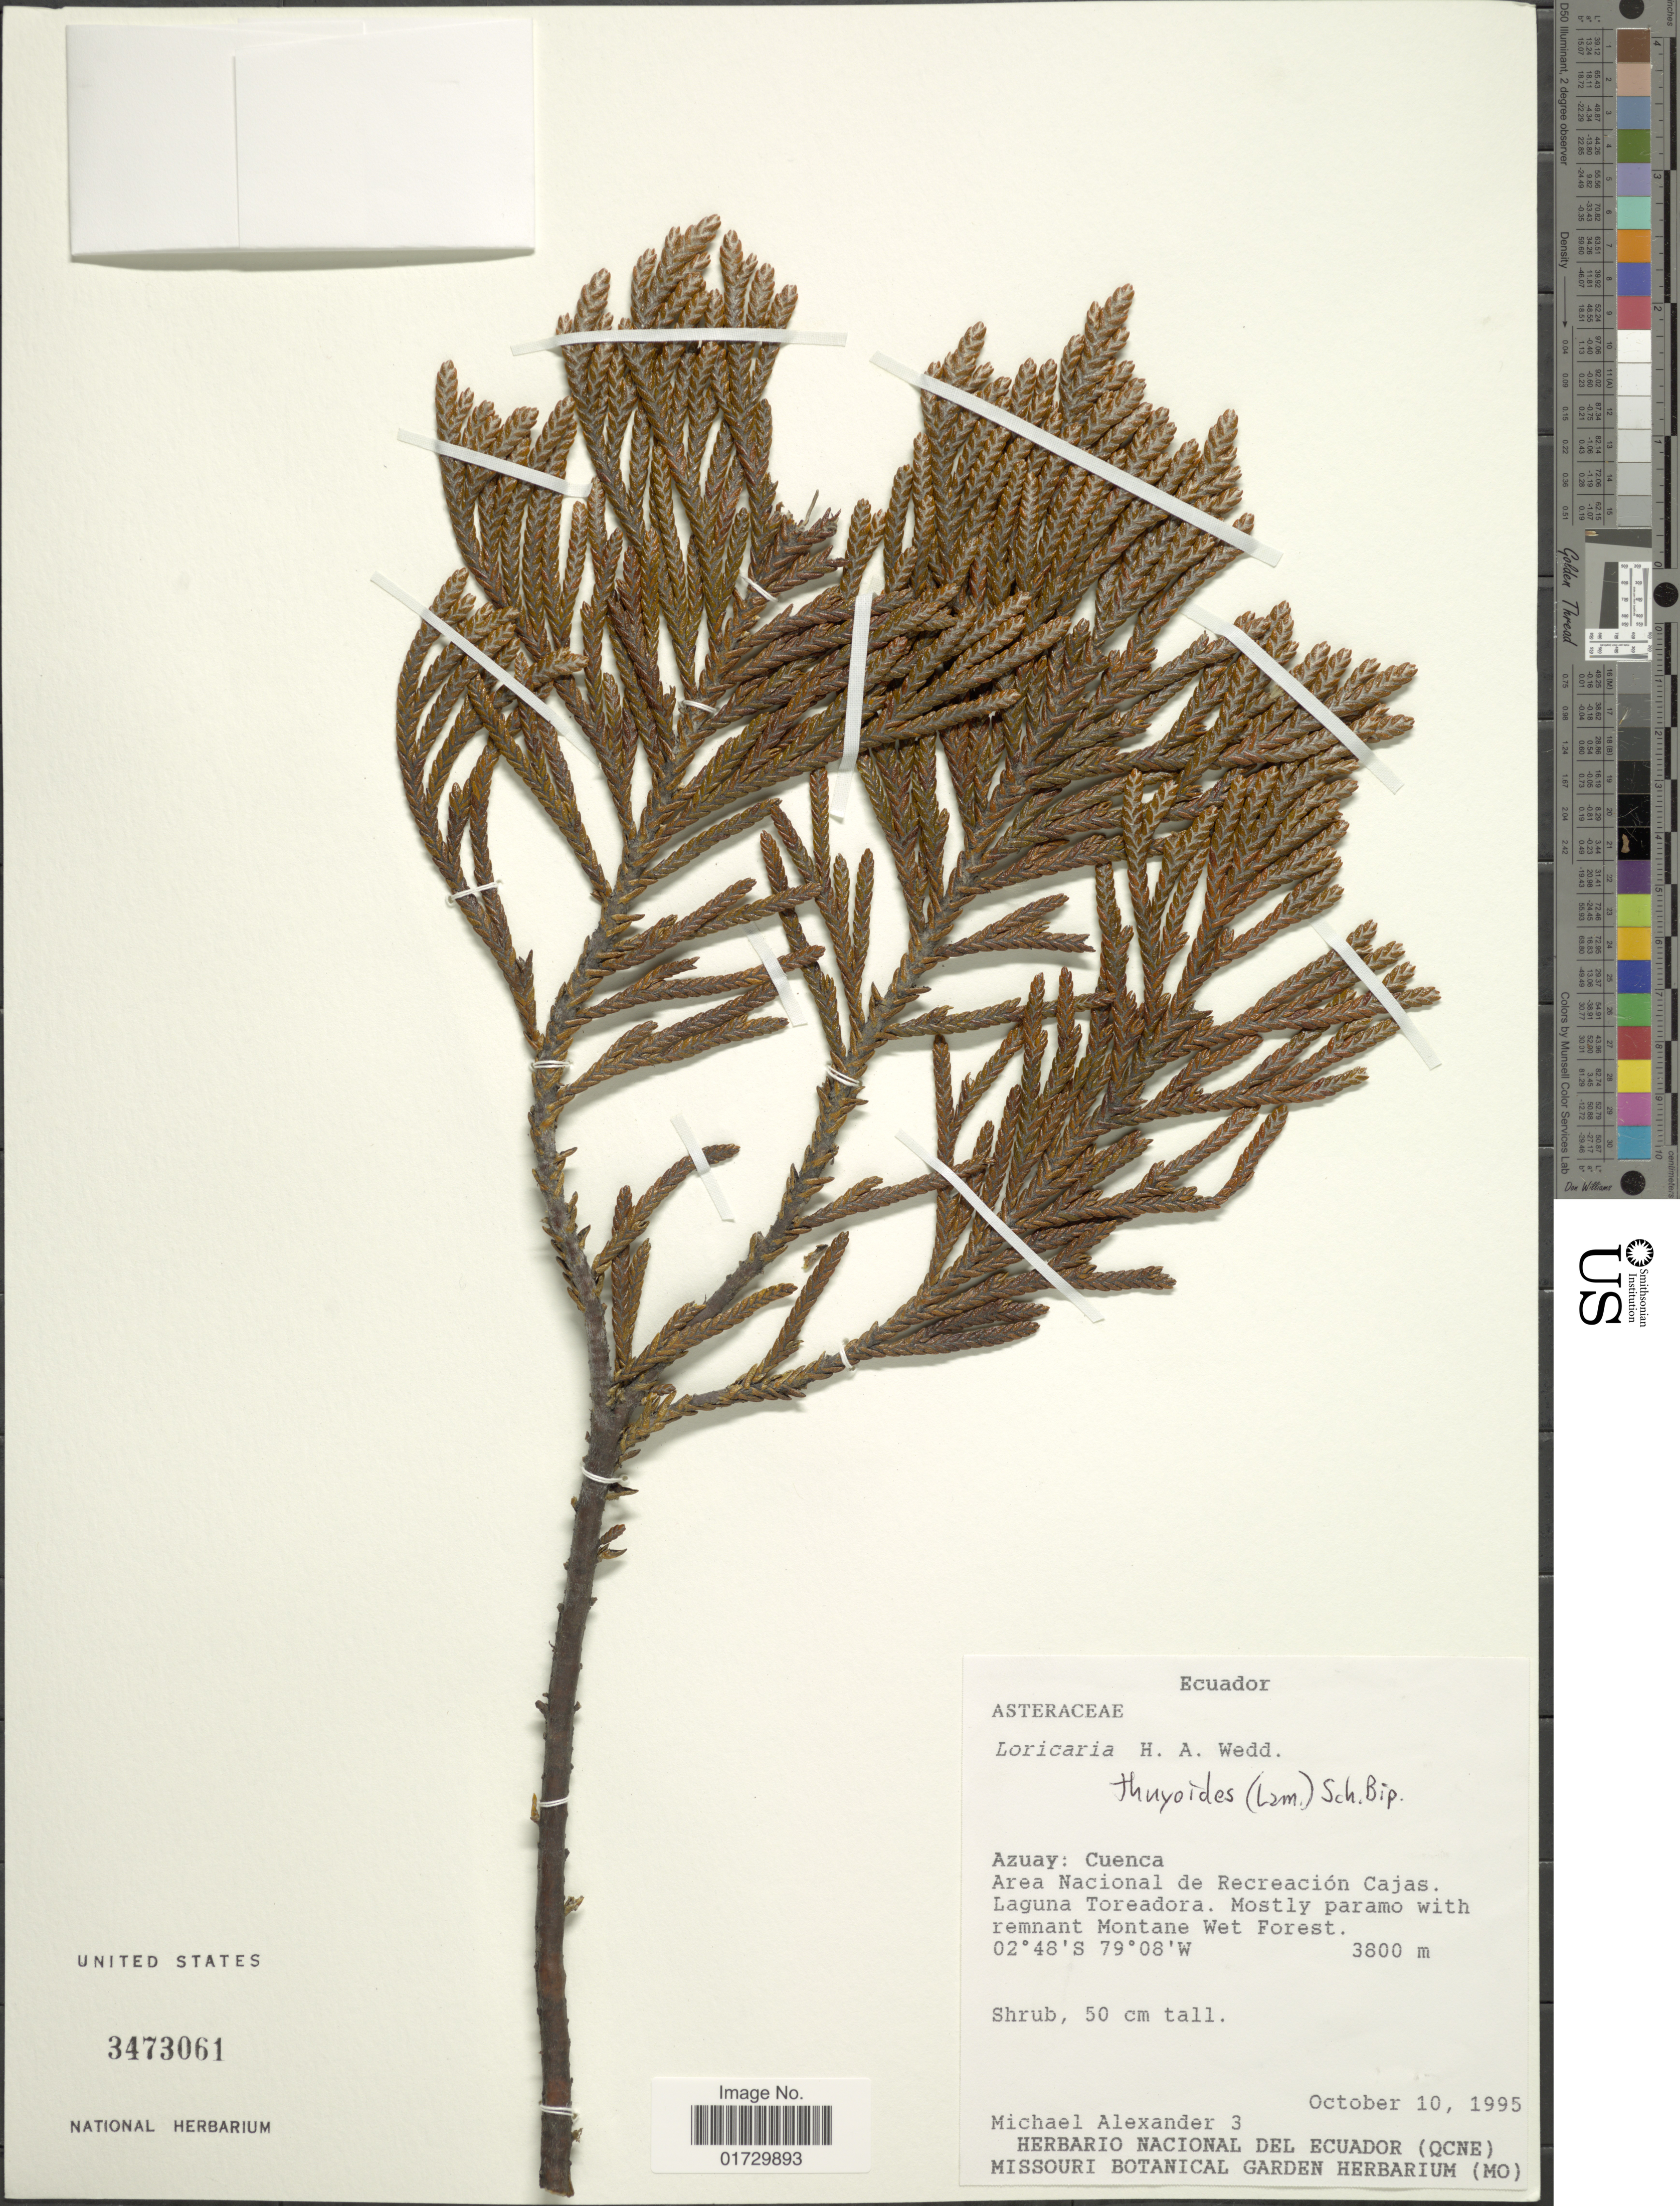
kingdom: Plantae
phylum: Tracheophyta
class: Magnoliopsida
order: Asterales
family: Asteraceae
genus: Loricaria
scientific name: Loricaria thuyoides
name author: (Lam.) Sch. Bip.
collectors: M. L. Alexander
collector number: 3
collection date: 1995-10-10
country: Ecuador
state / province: Azuay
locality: Cuenca, Area Nacional de Recreacion Cajas. Laguna Toreadora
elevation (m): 3800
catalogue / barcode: US 3473061